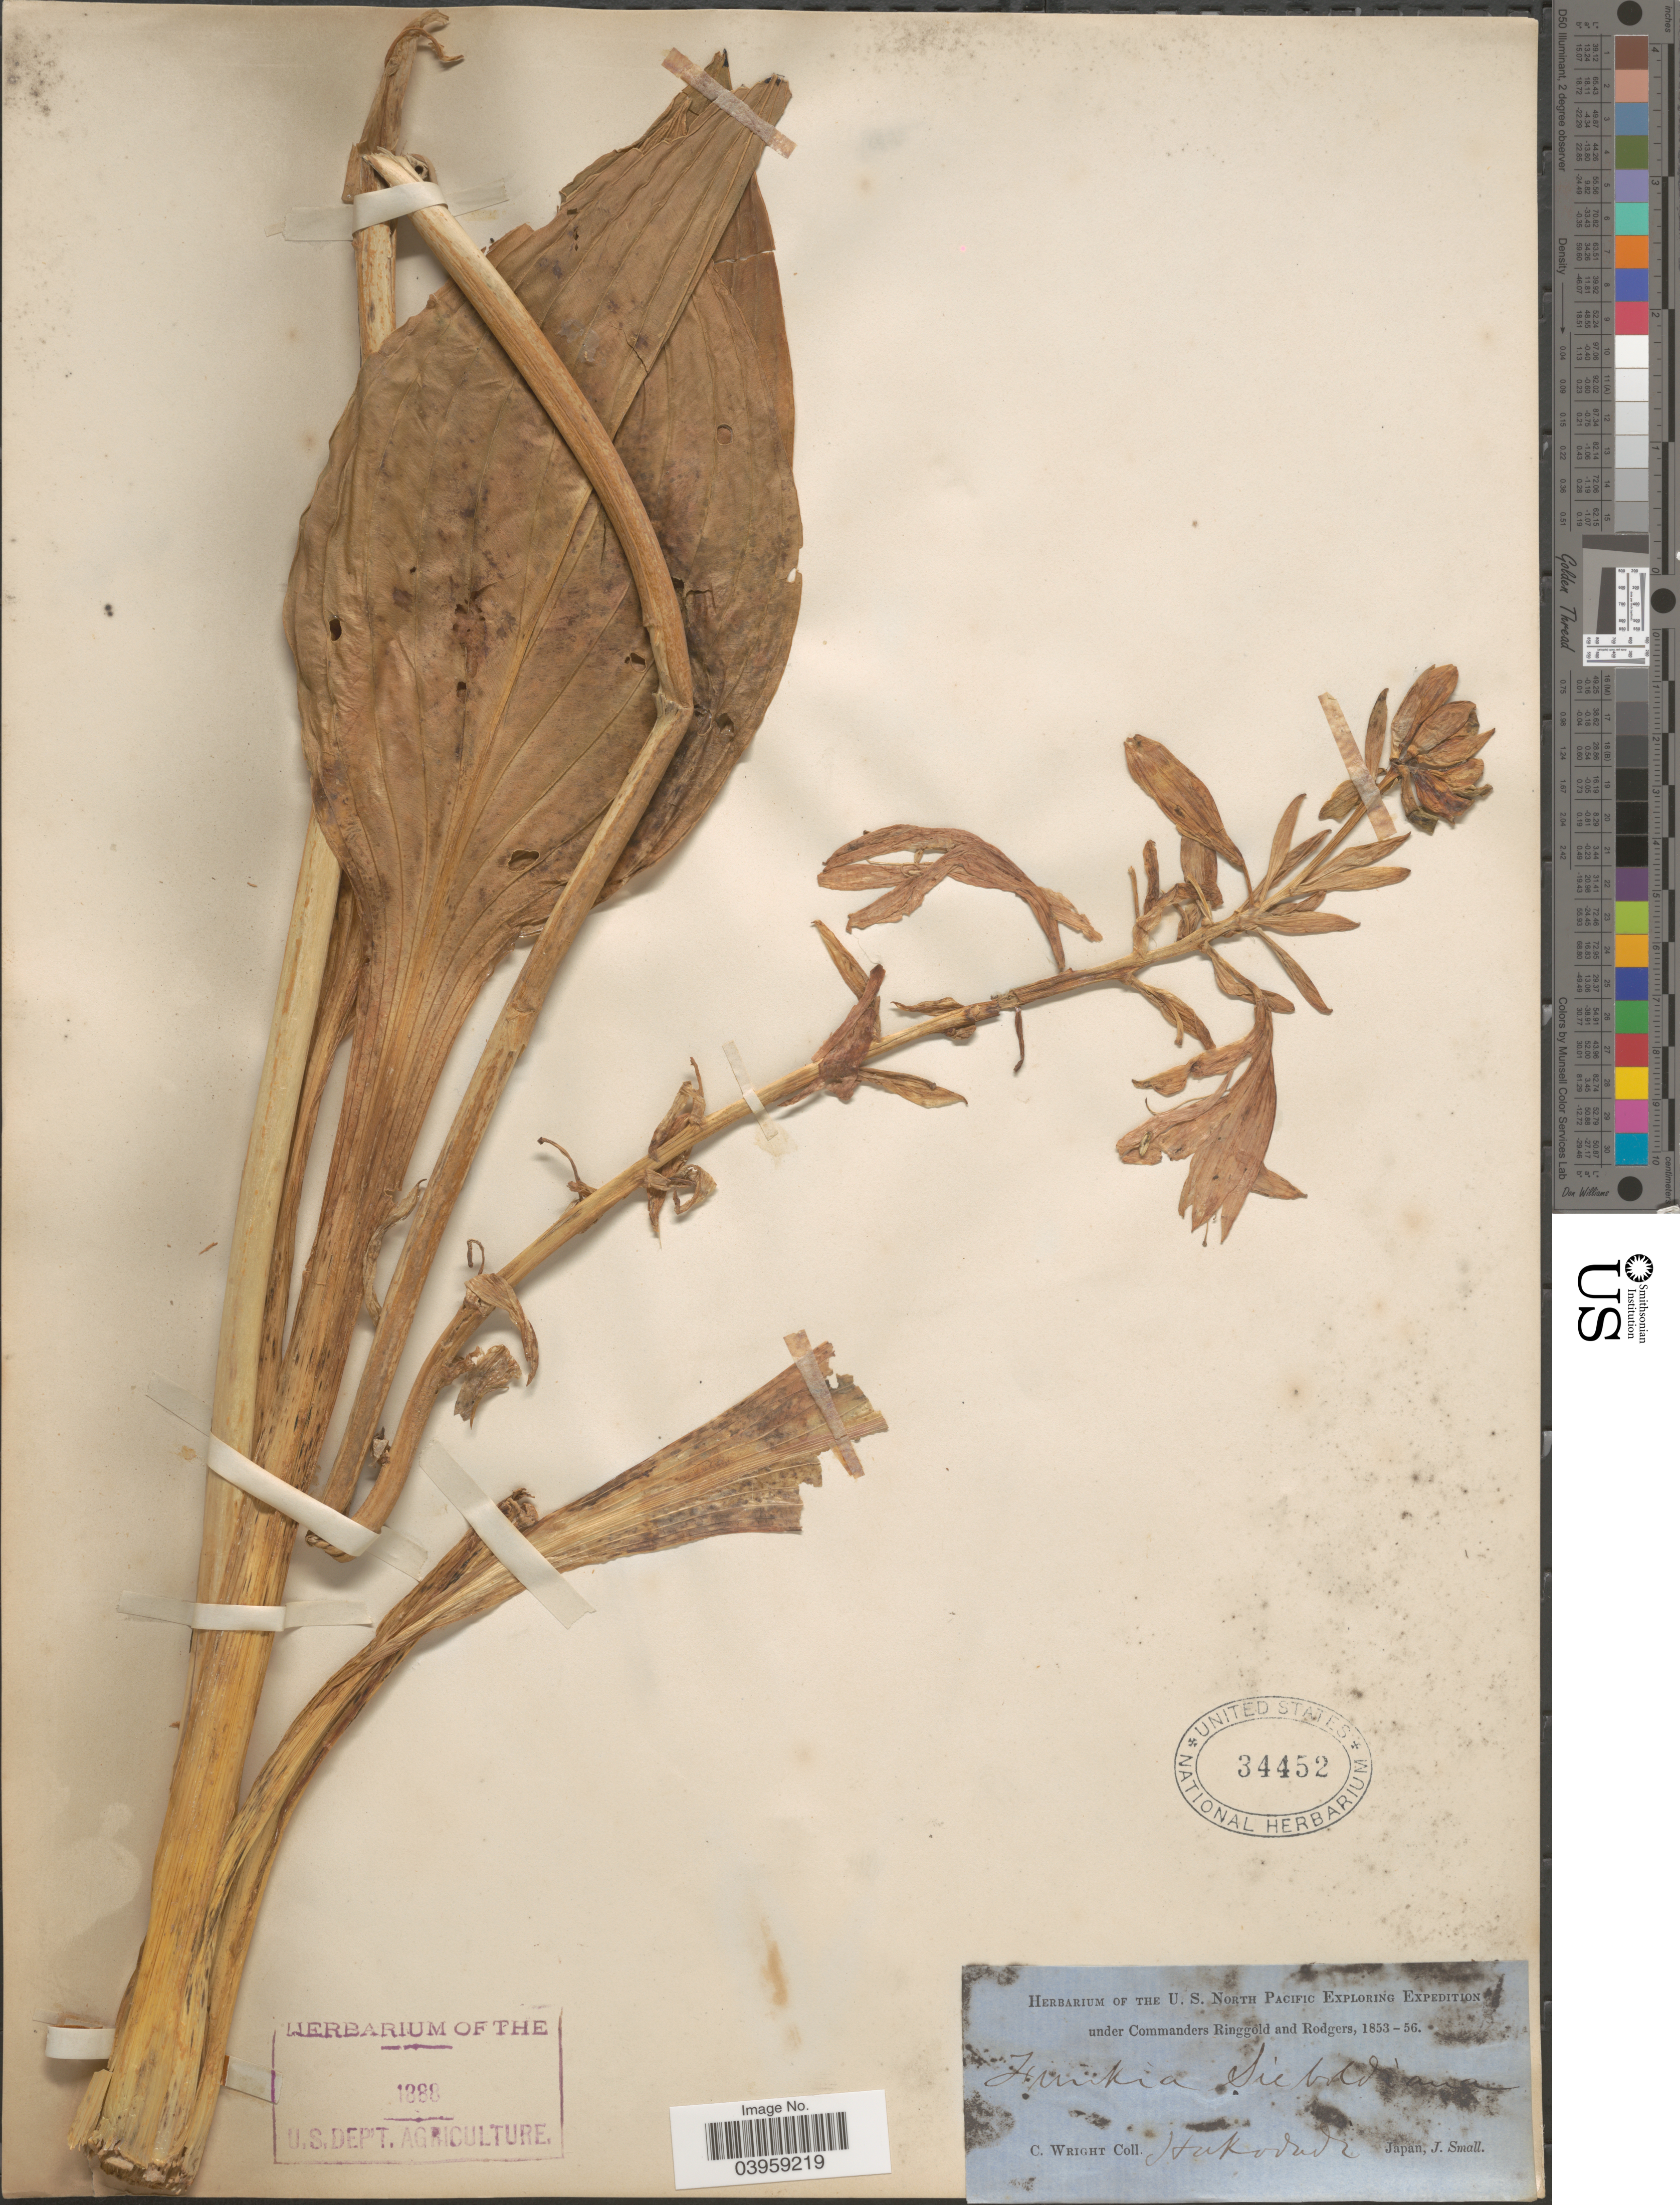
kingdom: Plantae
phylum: Tracheophyta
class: Liliopsida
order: Asparagales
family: Asparagaceae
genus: Hosta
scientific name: Hosta sieboldiana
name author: Engl.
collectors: C. Wright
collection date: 1853/1856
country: Japan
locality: Hakodadi.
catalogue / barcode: US 34452